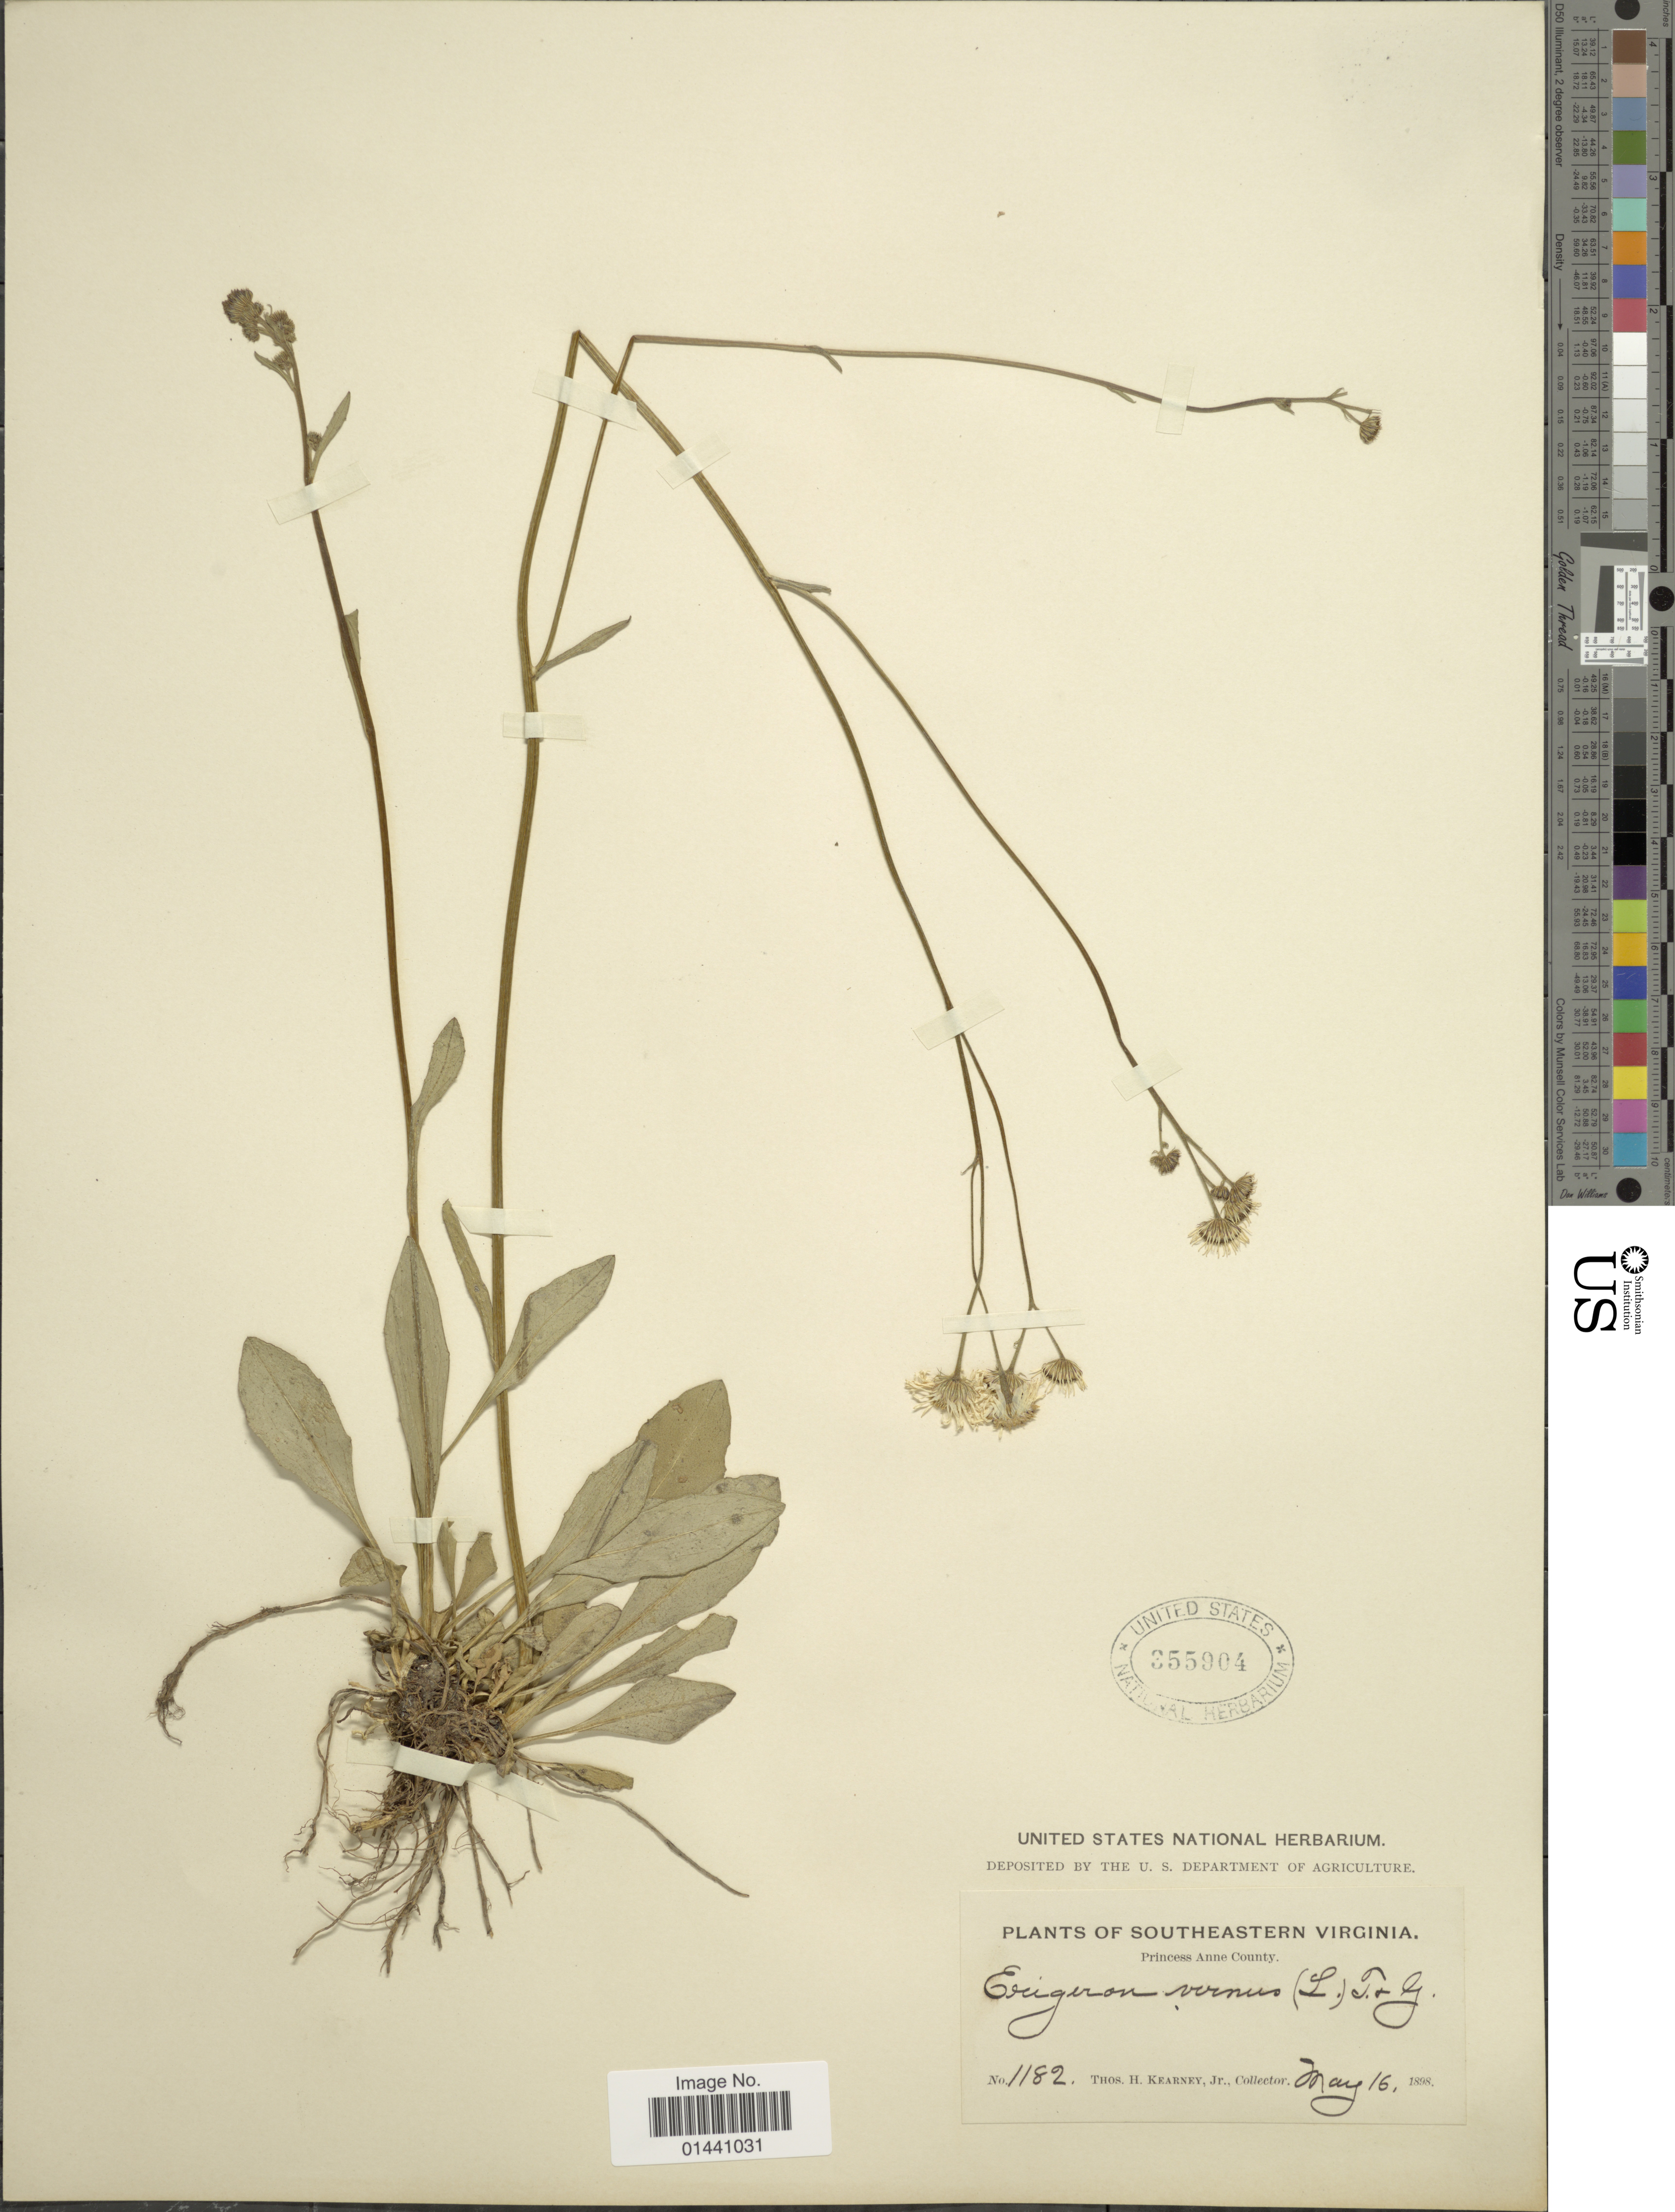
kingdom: Plantae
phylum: Tracheophyta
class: Magnoliopsida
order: Asterales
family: Asteraceae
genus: Erigeron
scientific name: Erigeron vernus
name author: (L.) Torr. & A. Gray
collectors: T. H. Kearney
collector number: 1182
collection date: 1898-05-16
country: United States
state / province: Virginia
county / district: City of Virginia Beach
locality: Southeastern Virginia, Princess Anne (=historic county name) County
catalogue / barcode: US 355904